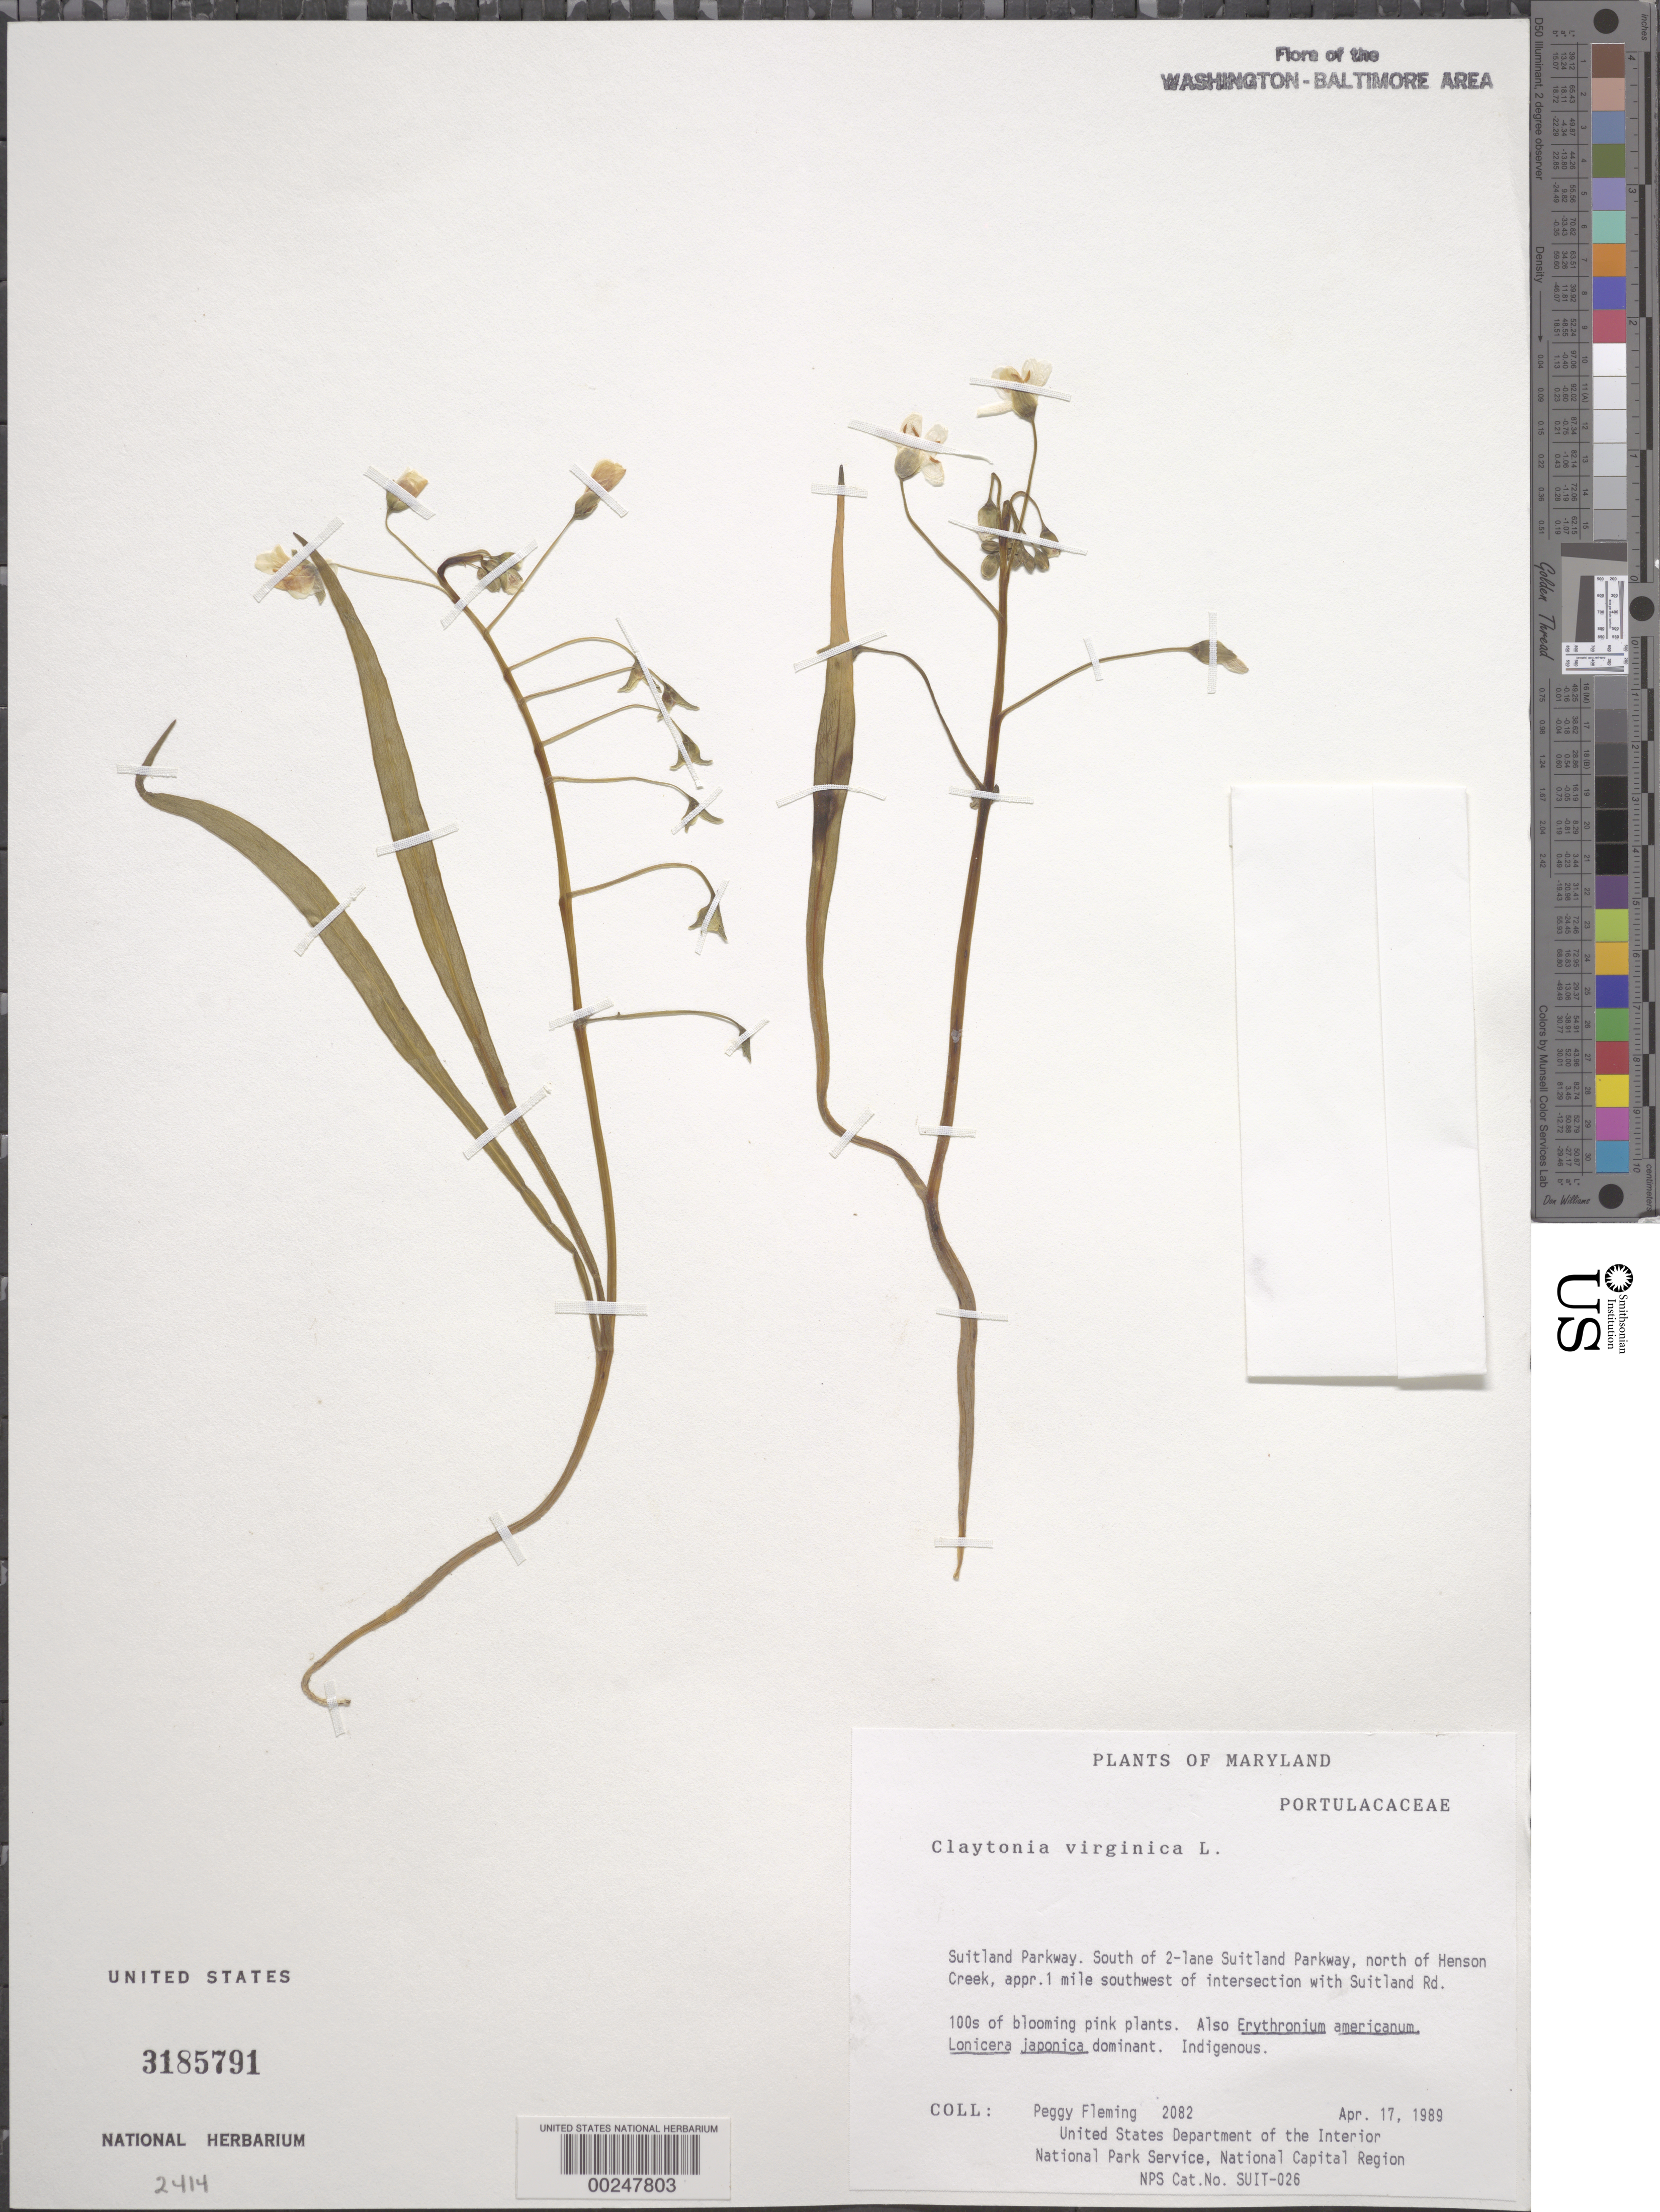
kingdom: Plantae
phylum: Tracheophyta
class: Magnoliopsida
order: Caryophyllales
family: Montiaceae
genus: Claytonia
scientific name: Claytonia virginica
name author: L.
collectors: P. Fleming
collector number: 2082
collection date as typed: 17 Apr 1989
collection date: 1989-04-17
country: United States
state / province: Maryland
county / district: Prince George's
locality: Suitland Parkway, N of Henson Creek, SW of intersection with Suitland Rd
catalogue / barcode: US 3185791